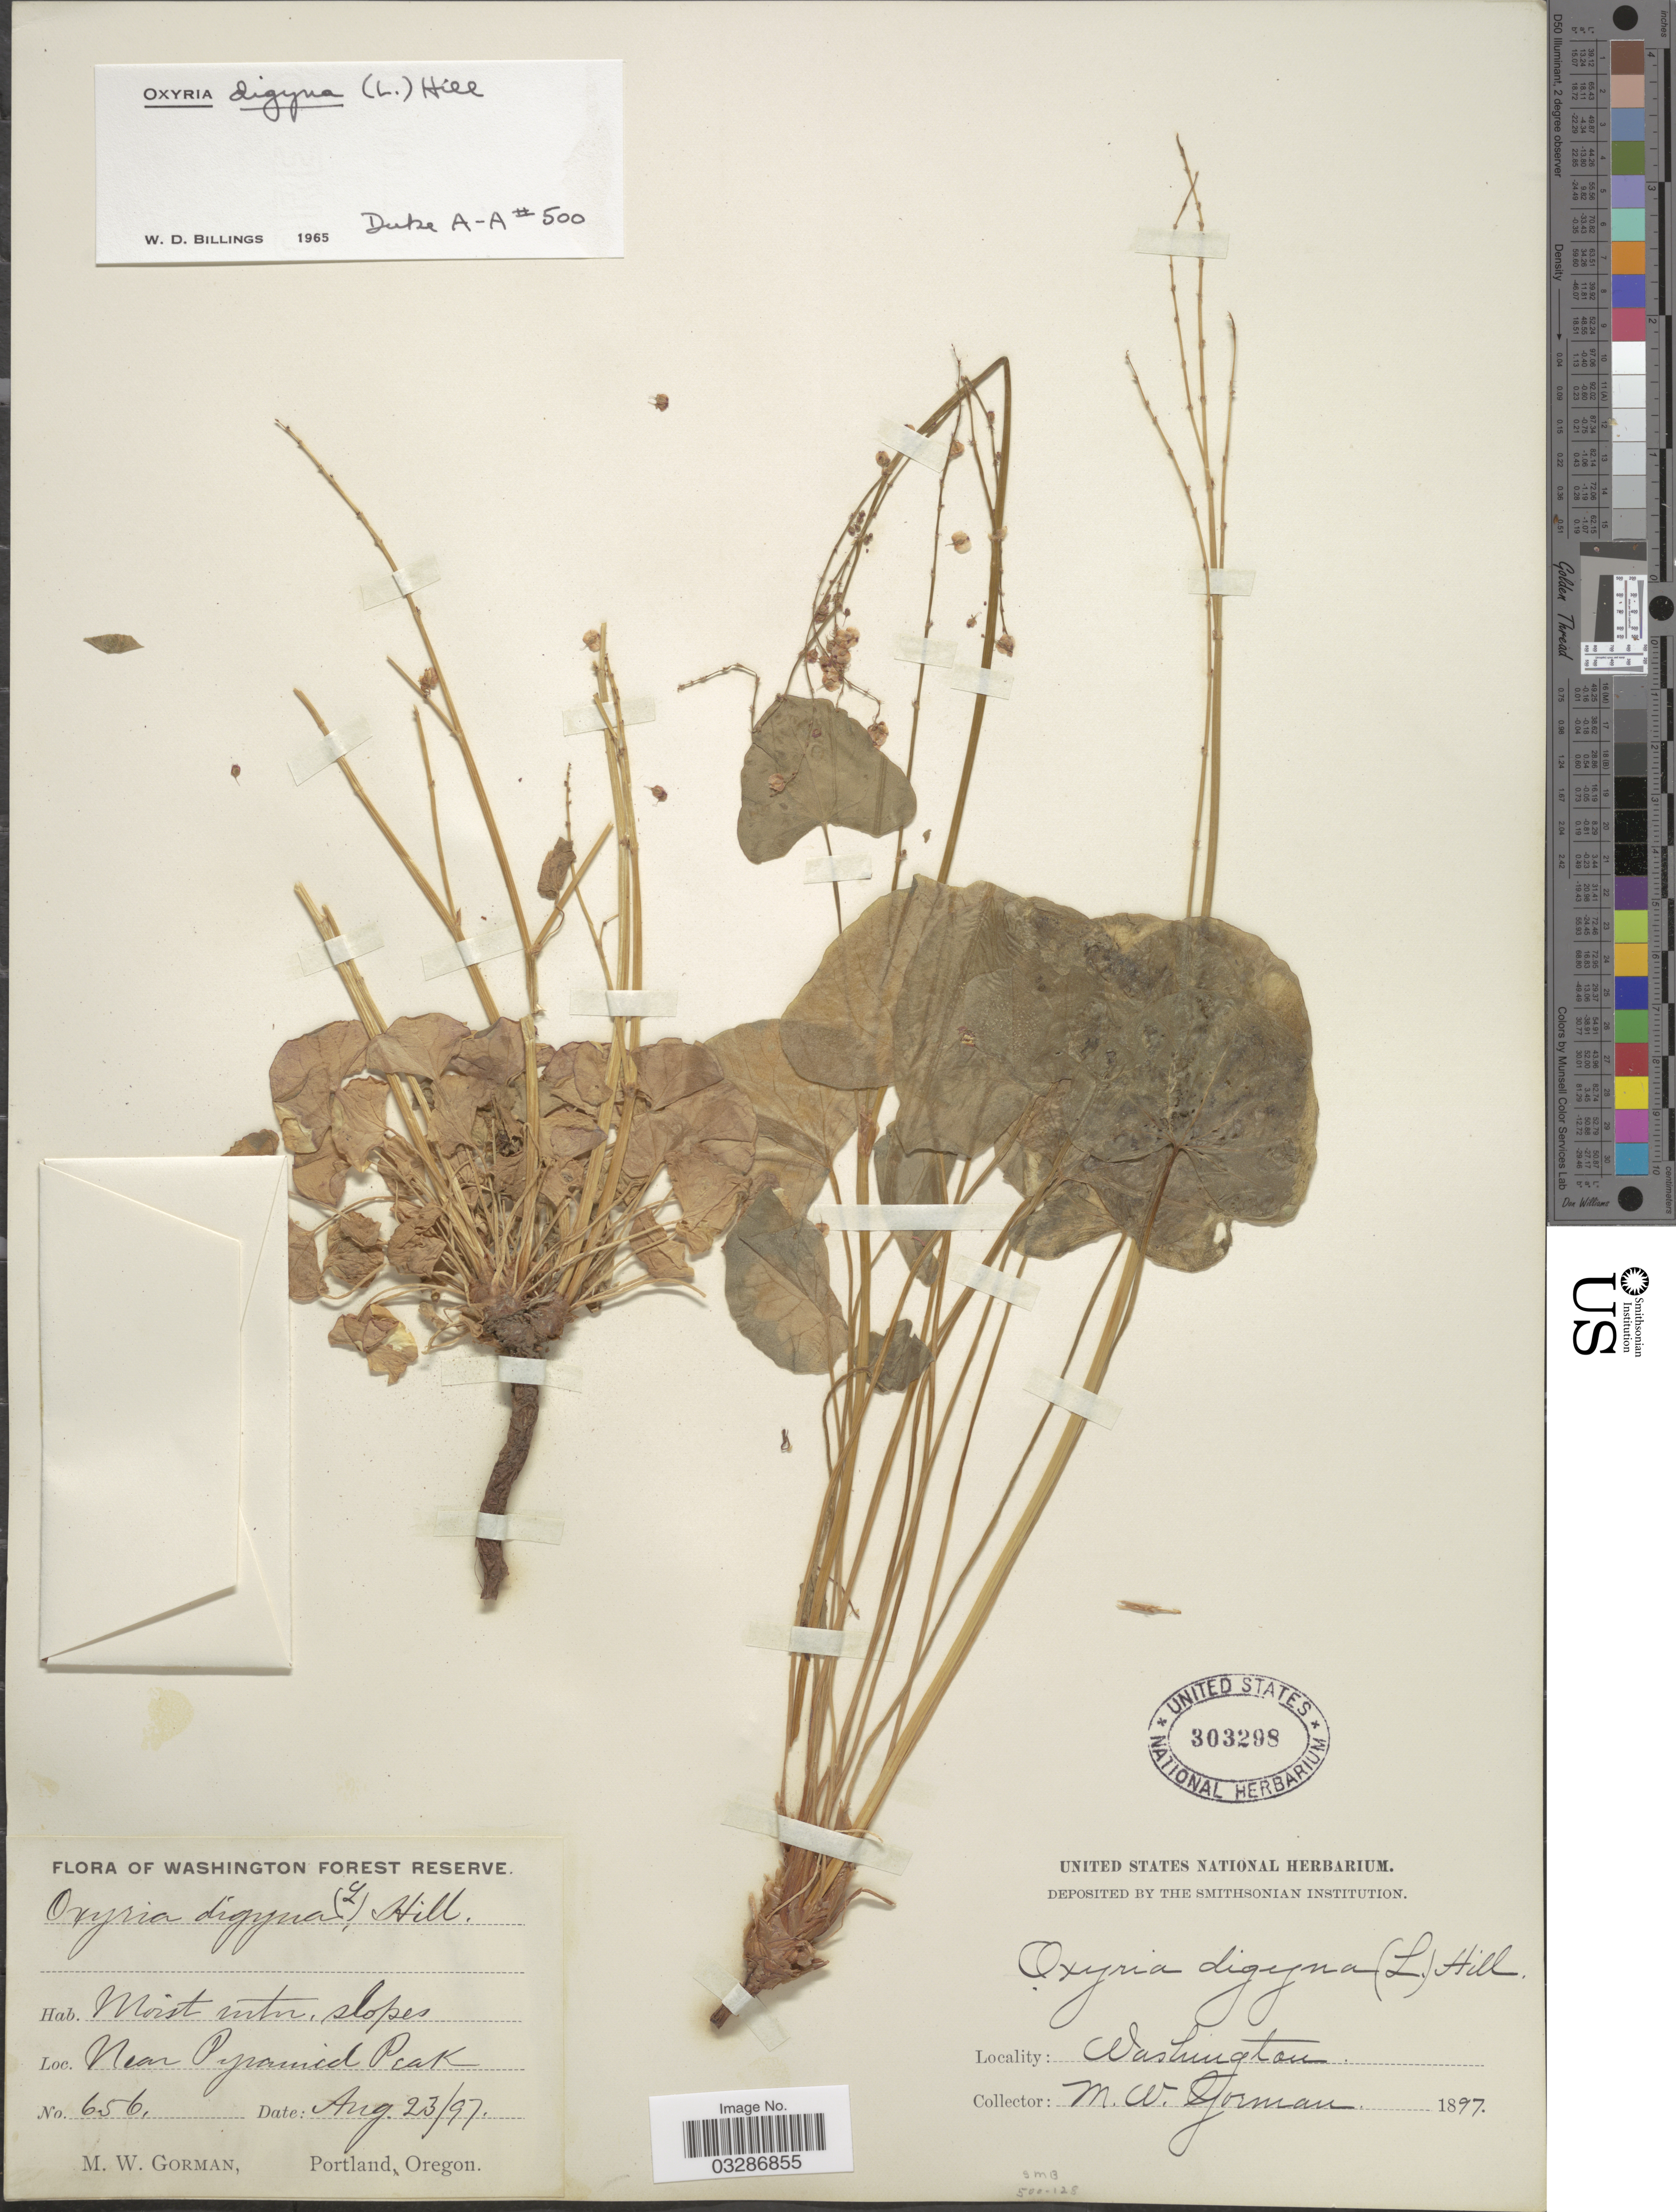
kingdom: Plantae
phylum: Tracheophyta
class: Magnoliopsida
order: Caryophyllales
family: Polygonaceae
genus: Oxyria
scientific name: Oxyria digyna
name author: (L.) Hill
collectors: M. W. Gorman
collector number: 656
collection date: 1897-08-23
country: United States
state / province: Washington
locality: Moist mtn. slopes, Near Pyramid Peak.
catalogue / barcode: US 303298